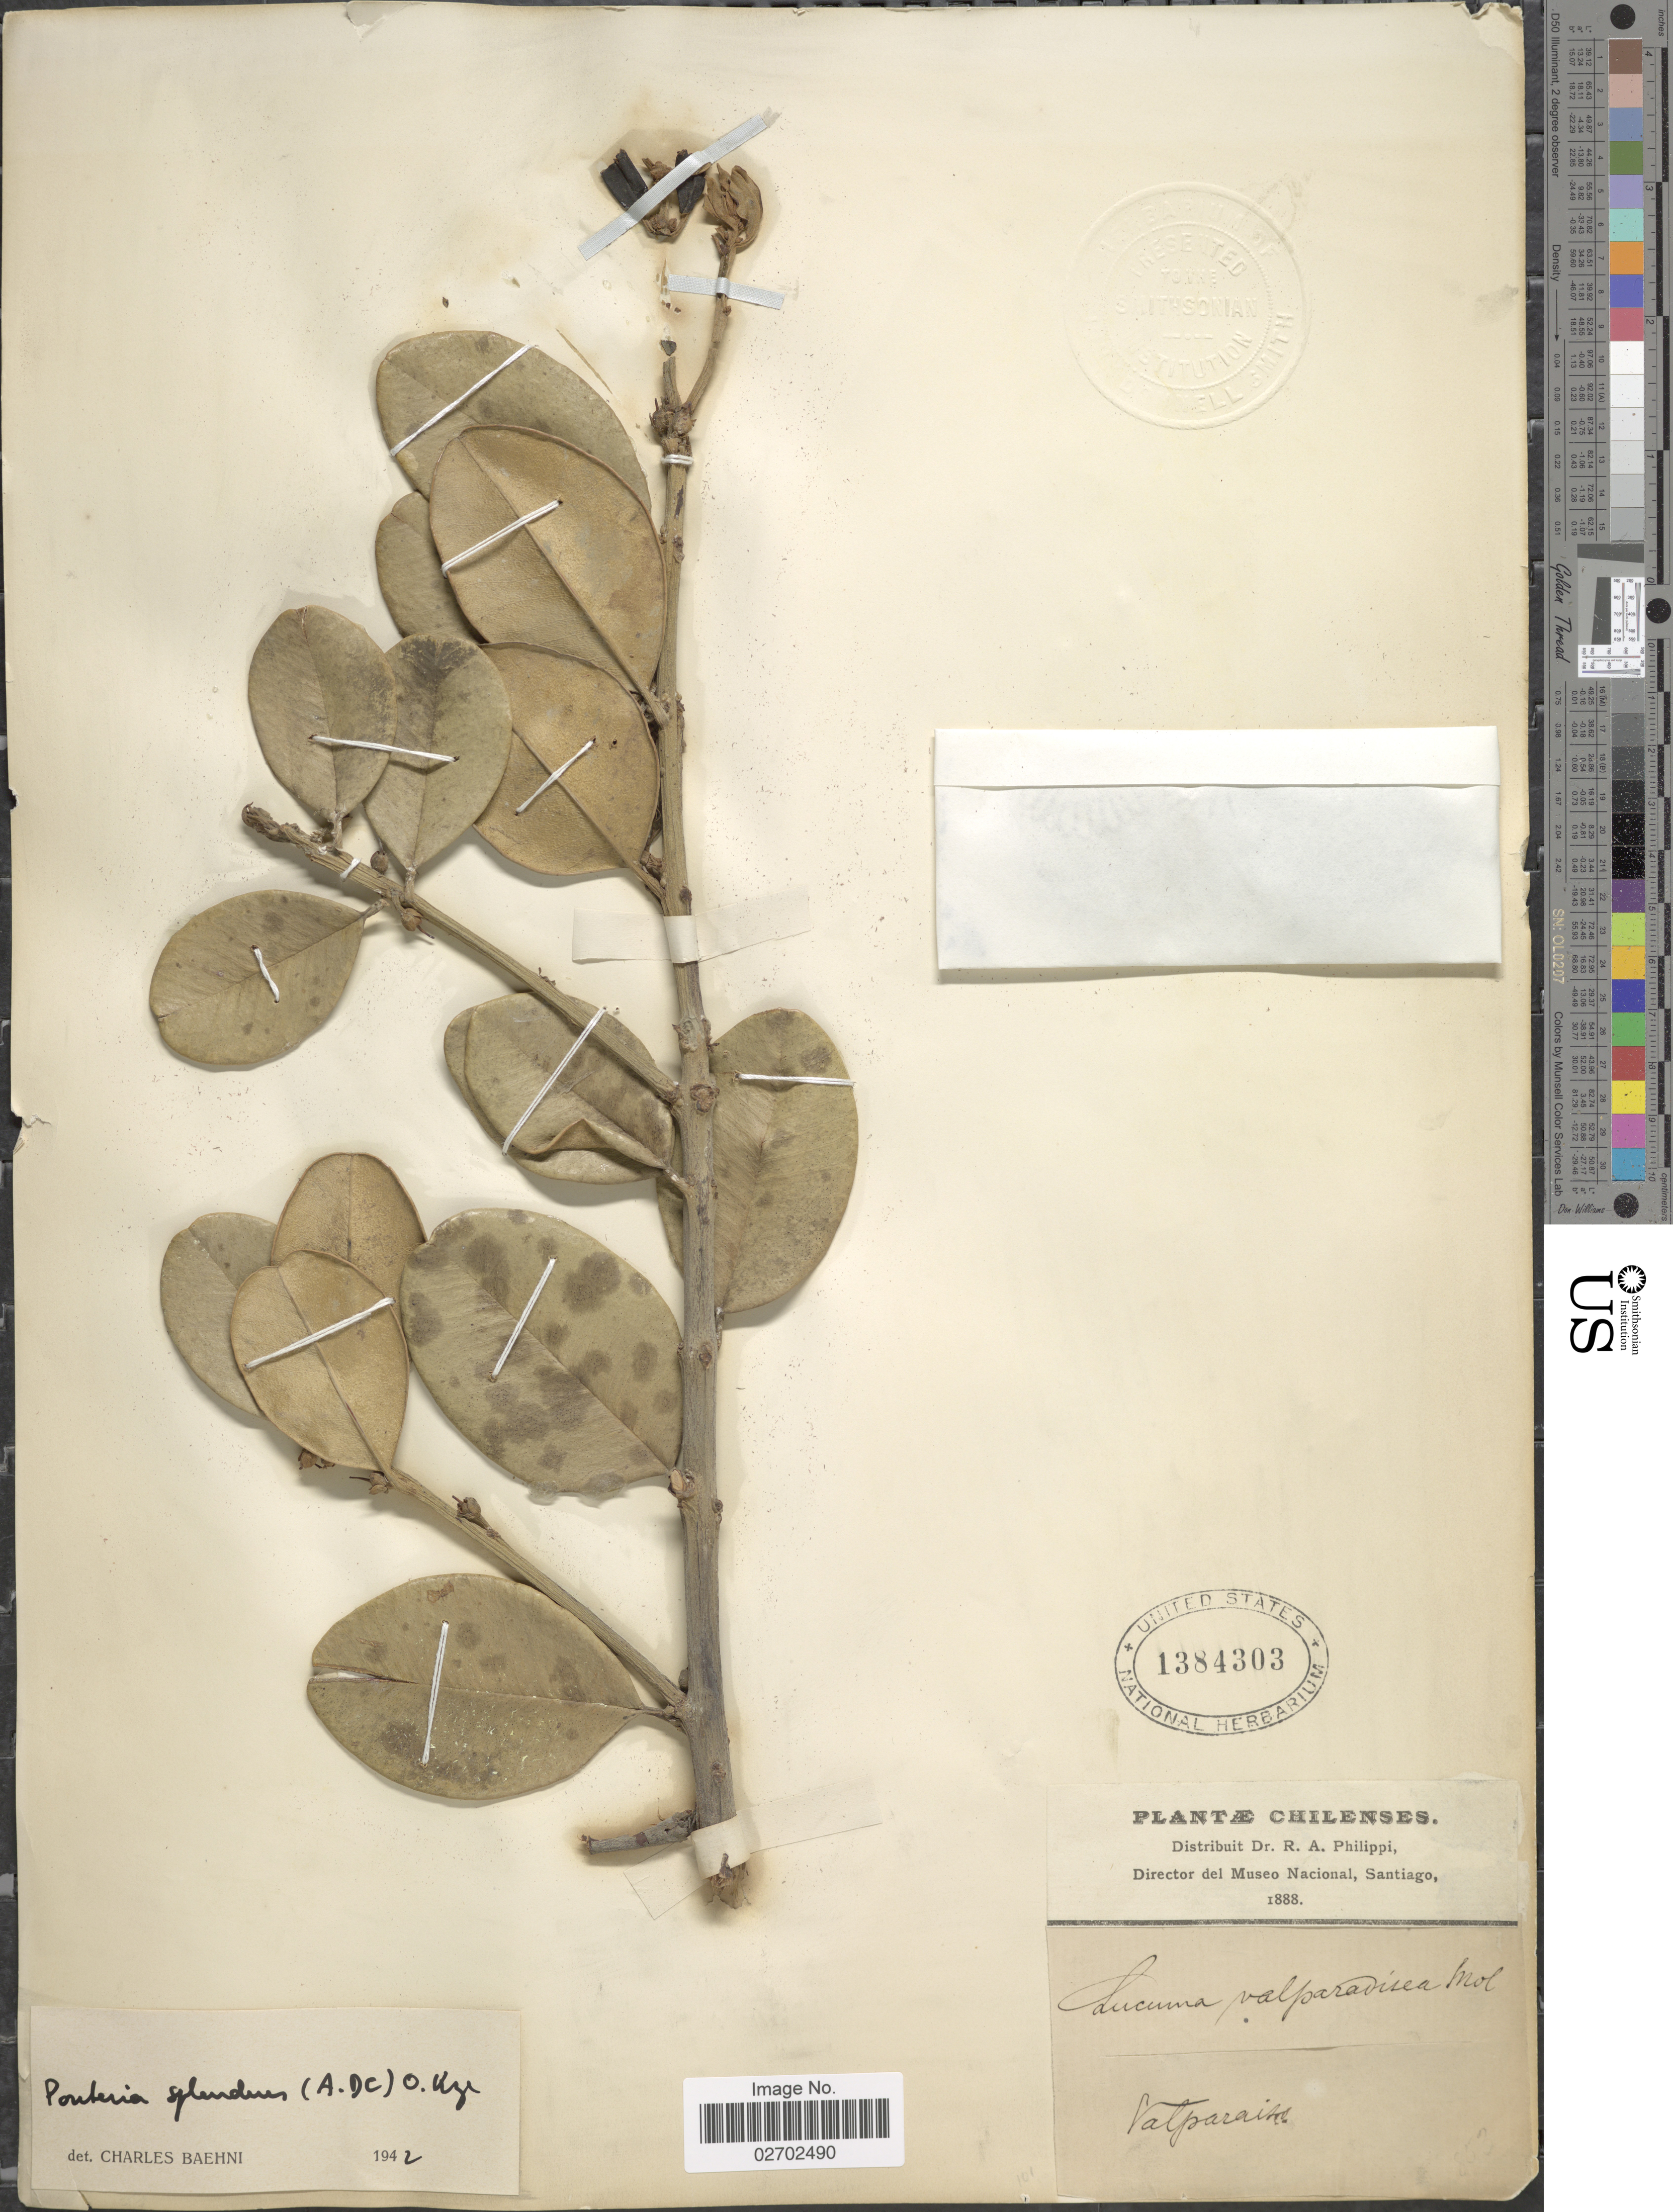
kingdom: Plantae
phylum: Tracheophyta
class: Magnoliopsida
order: Ericales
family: Sapotaceae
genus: Pouteria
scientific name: Pouteria splendens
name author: (A. DC.) Kuntze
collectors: R. A. Philippi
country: Chile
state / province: Valparaíso (V)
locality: Valparaiso.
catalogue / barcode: US 1384303